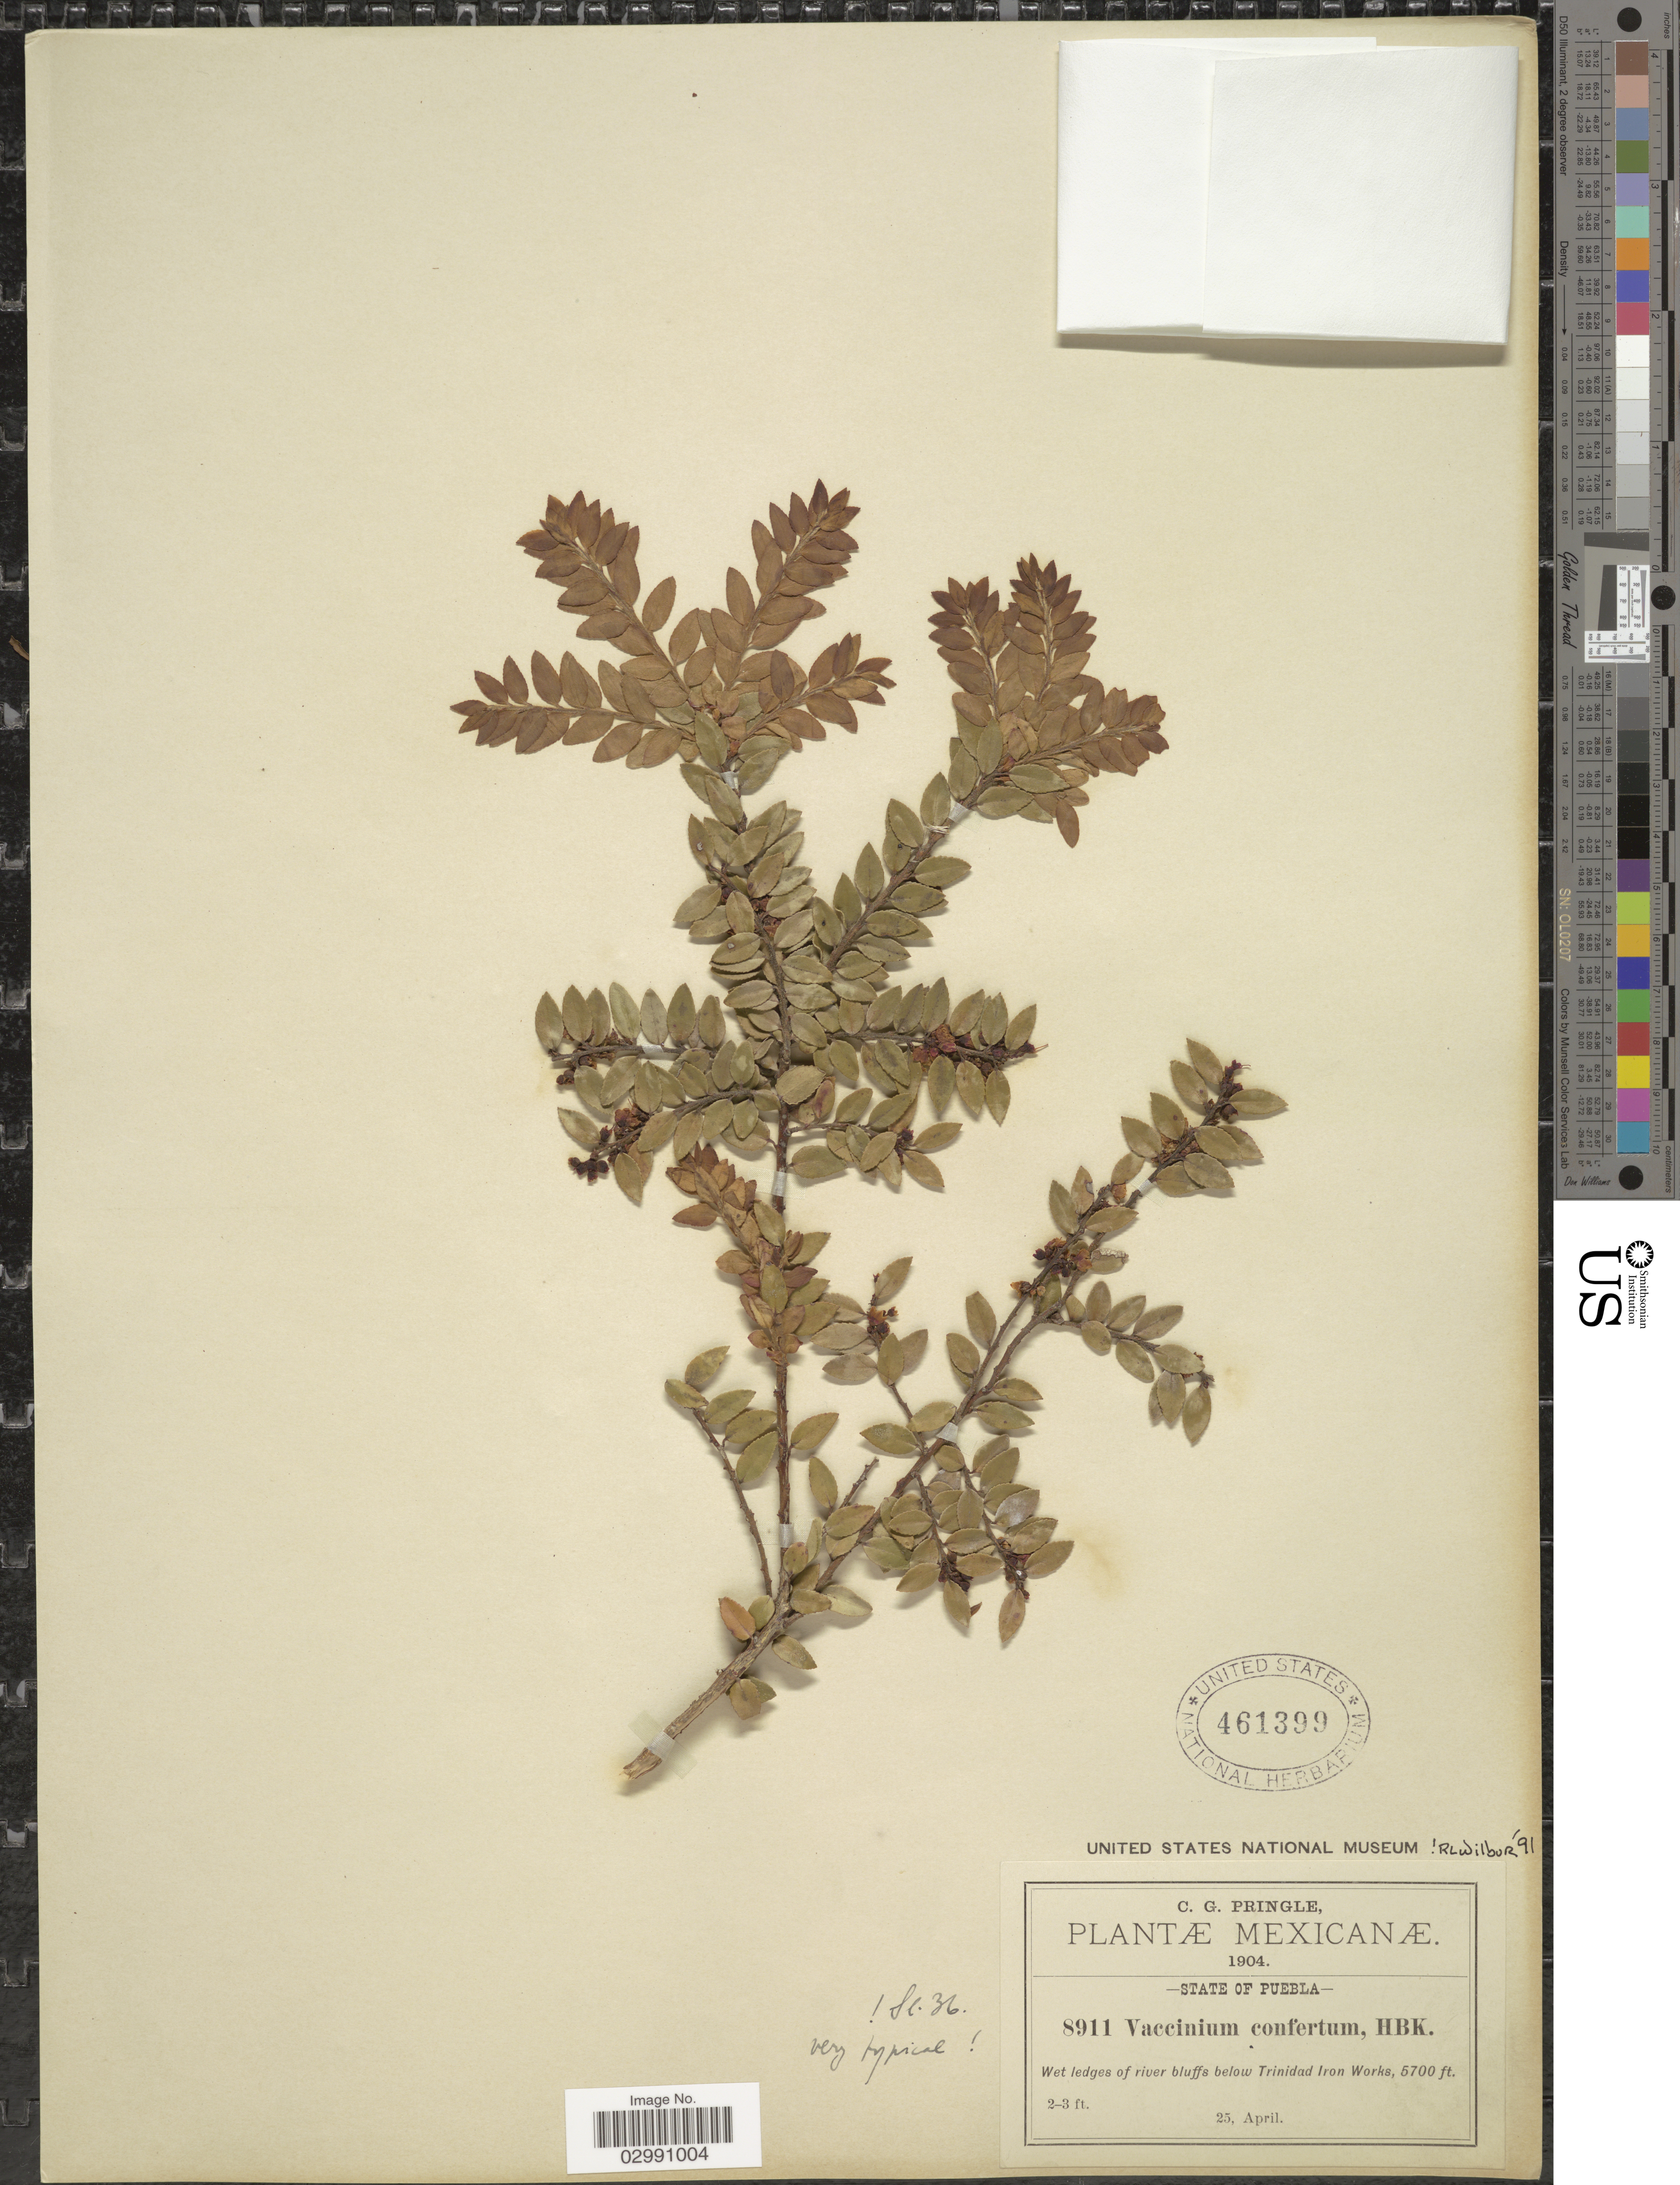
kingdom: Plantae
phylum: Tracheophyta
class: Magnoliopsida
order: Ericales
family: Ericaceae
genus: Vaccinium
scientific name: Vaccinium confertum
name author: Kunth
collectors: C. G. Pringle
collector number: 8911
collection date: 1904-04-25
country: Mexico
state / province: Puebla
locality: Wet ledges of river bluffs below Trinidad Iron Works.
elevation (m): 1737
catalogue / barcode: US 461399